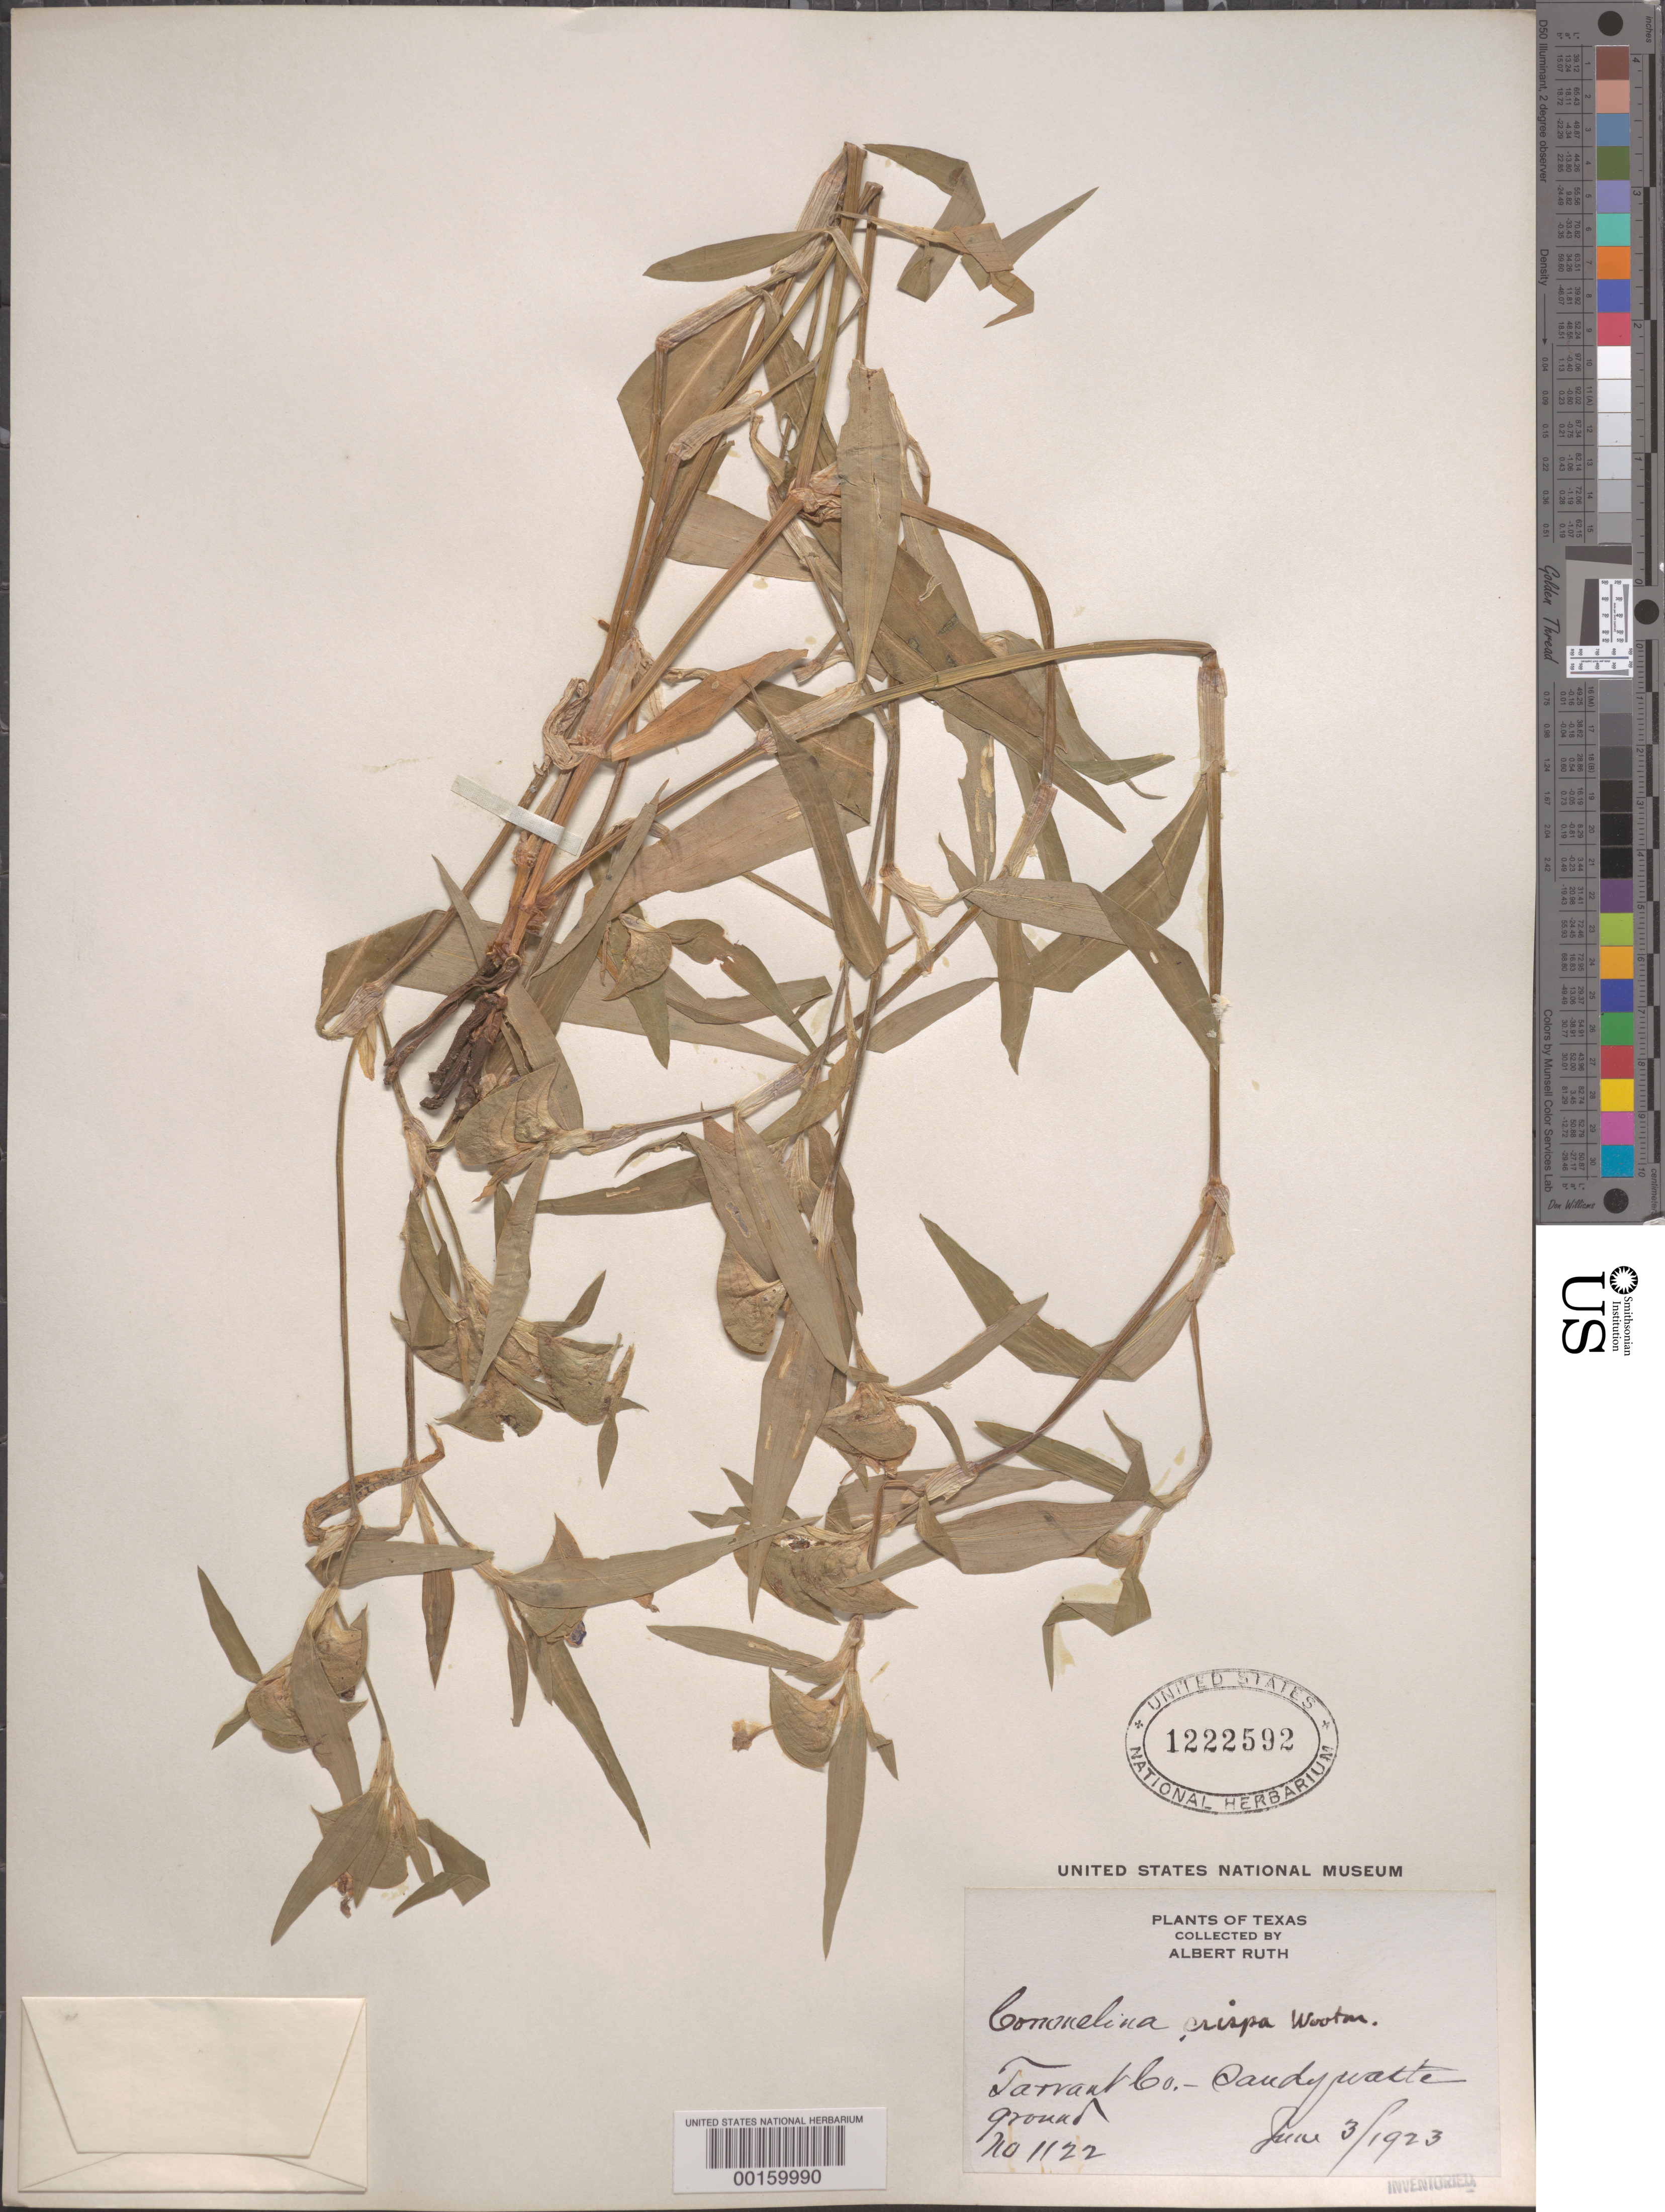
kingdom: Plantae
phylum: Tracheophyta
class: Liliopsida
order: Commelinales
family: Commelinaceae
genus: Commelina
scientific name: Commelina erecta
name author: L.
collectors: A. Ruth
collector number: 1122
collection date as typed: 03 Jun 1923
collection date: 1923-06-03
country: United States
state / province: Texas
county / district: Tarrant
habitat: Sandy waste ground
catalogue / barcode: US 1222592